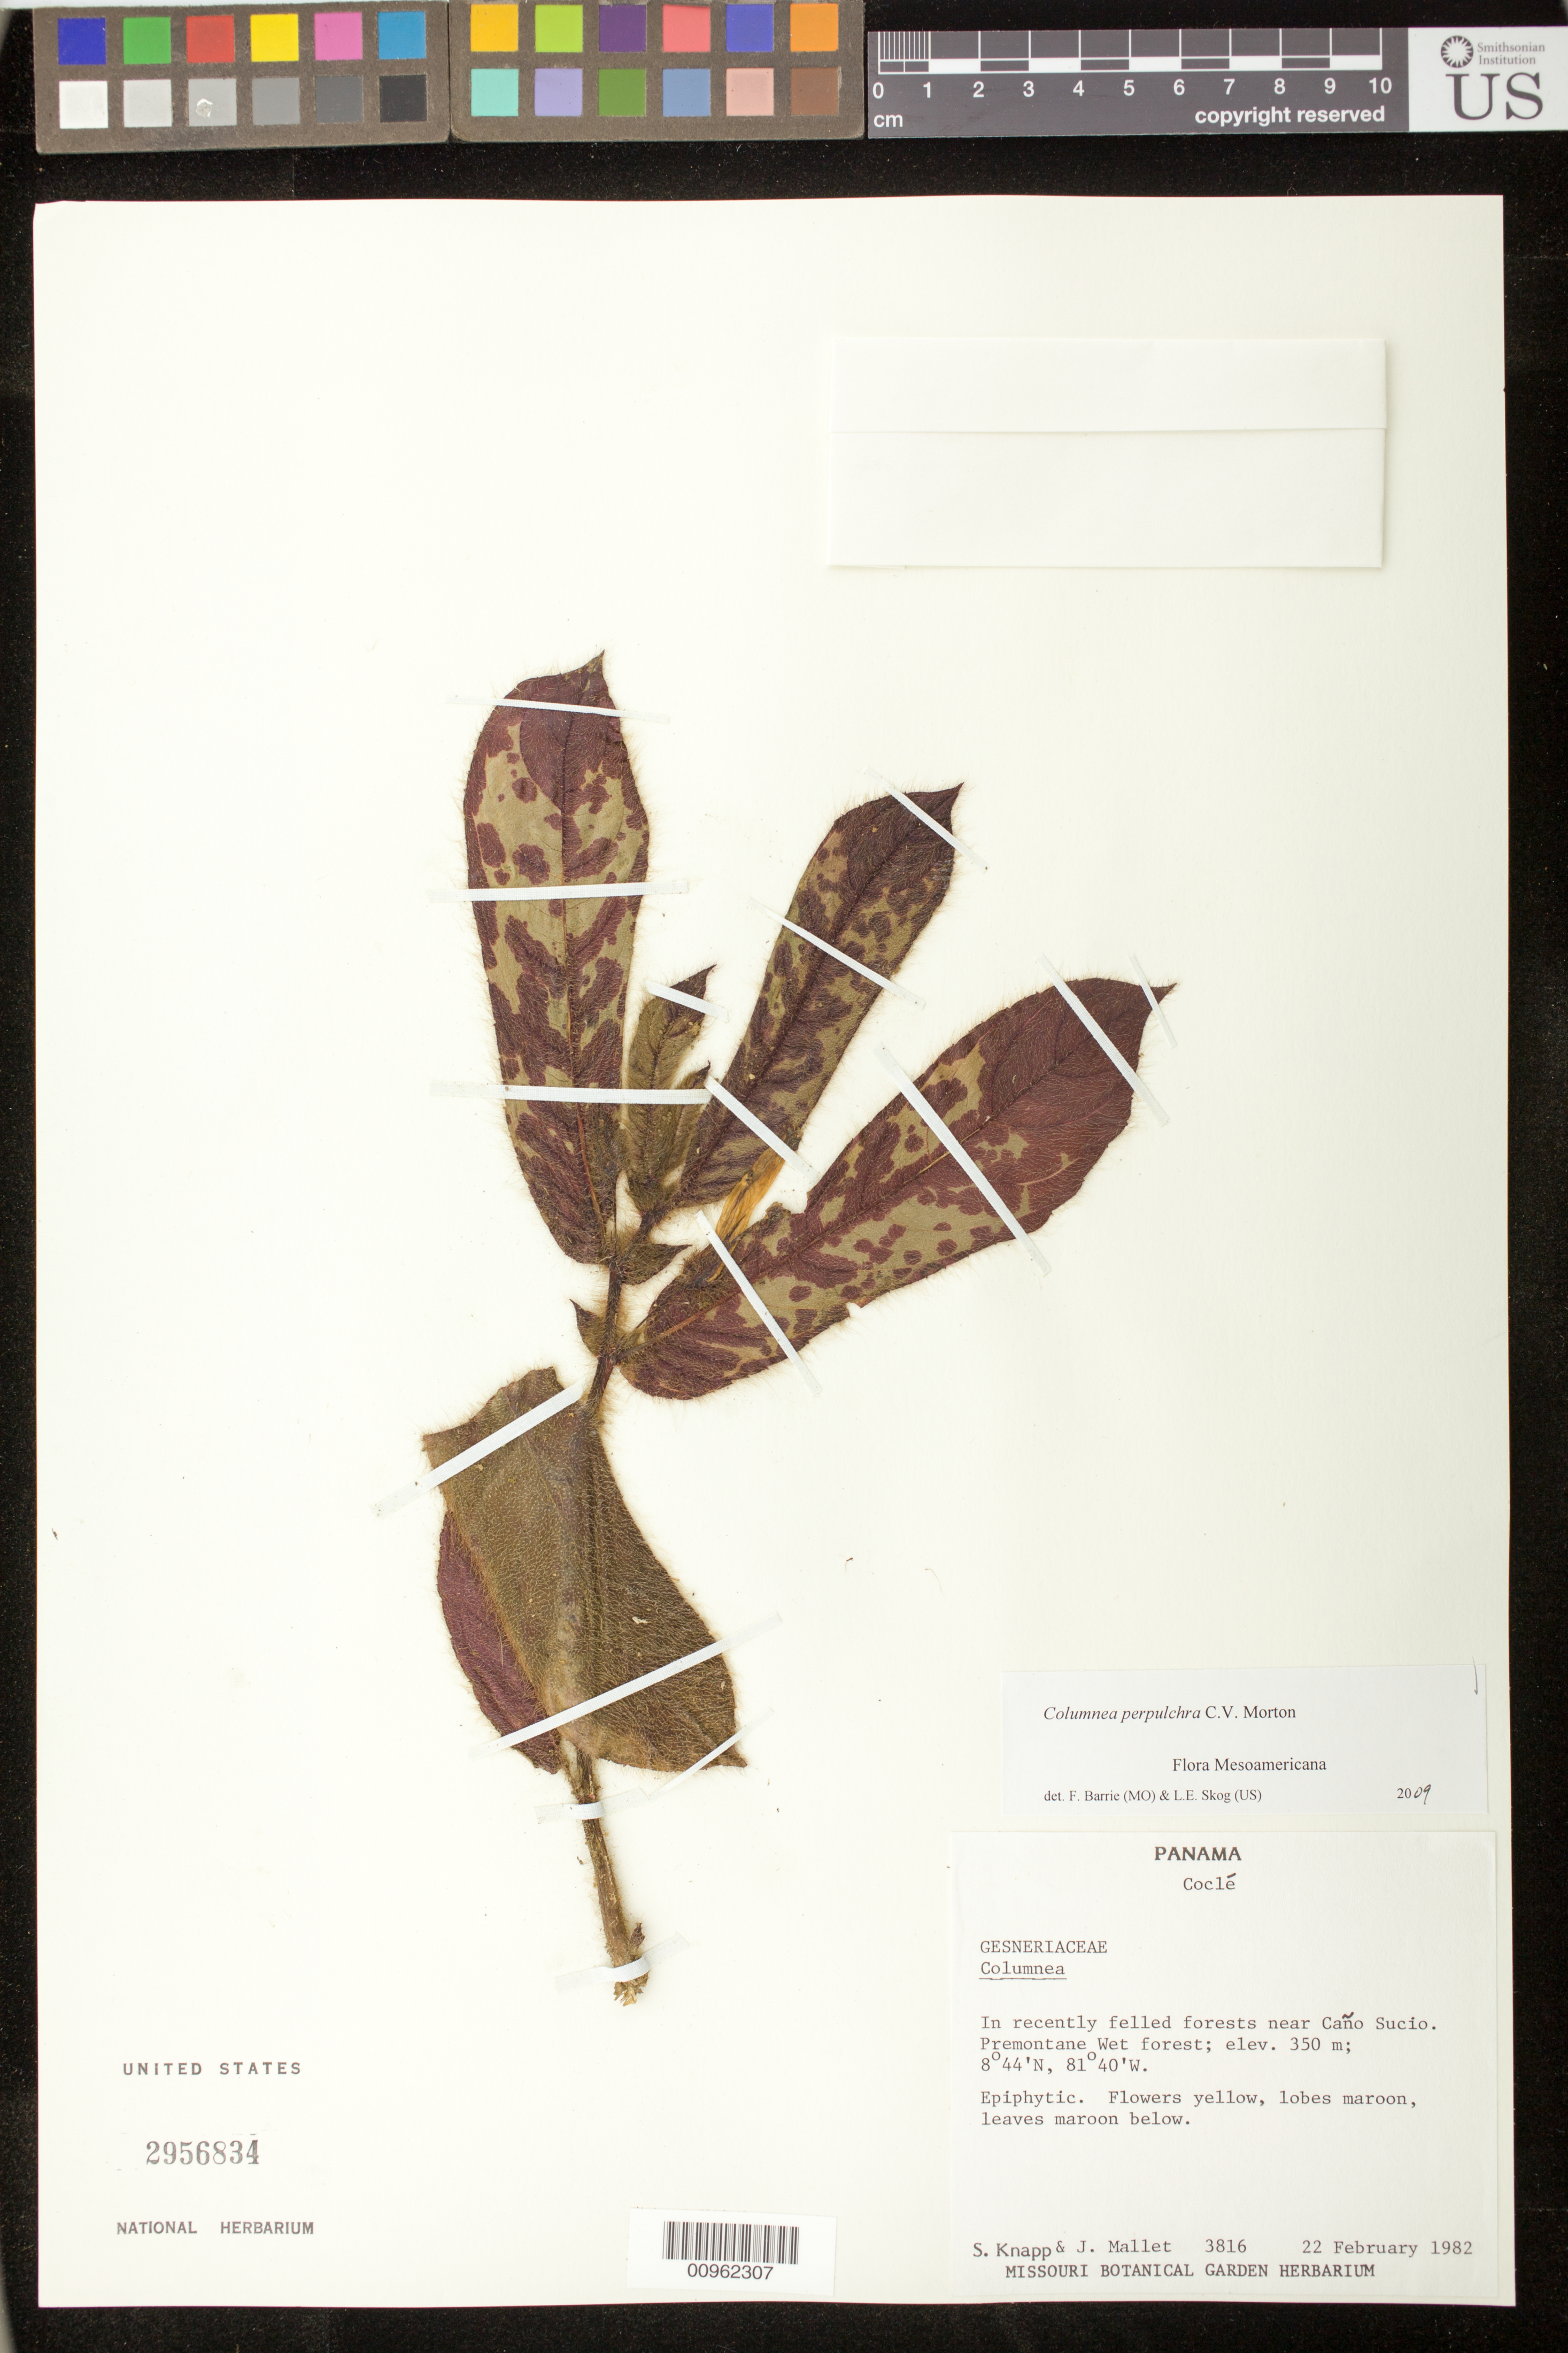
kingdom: Plantae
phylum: Tracheophyta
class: Magnoliopsida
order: Lamiales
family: Gesneriaceae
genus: Columnea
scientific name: Columnea perpulchra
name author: C.V. Morton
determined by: Barrie, F. R.; Skog, Laurence E.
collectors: S. Knapp & J. Mallet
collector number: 3816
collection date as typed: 22 Feb 1982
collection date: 1982-02-22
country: Panama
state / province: Coclé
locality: In recently felled forests near Caño Sucio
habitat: Premontane wet forest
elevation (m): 350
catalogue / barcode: US 2956834